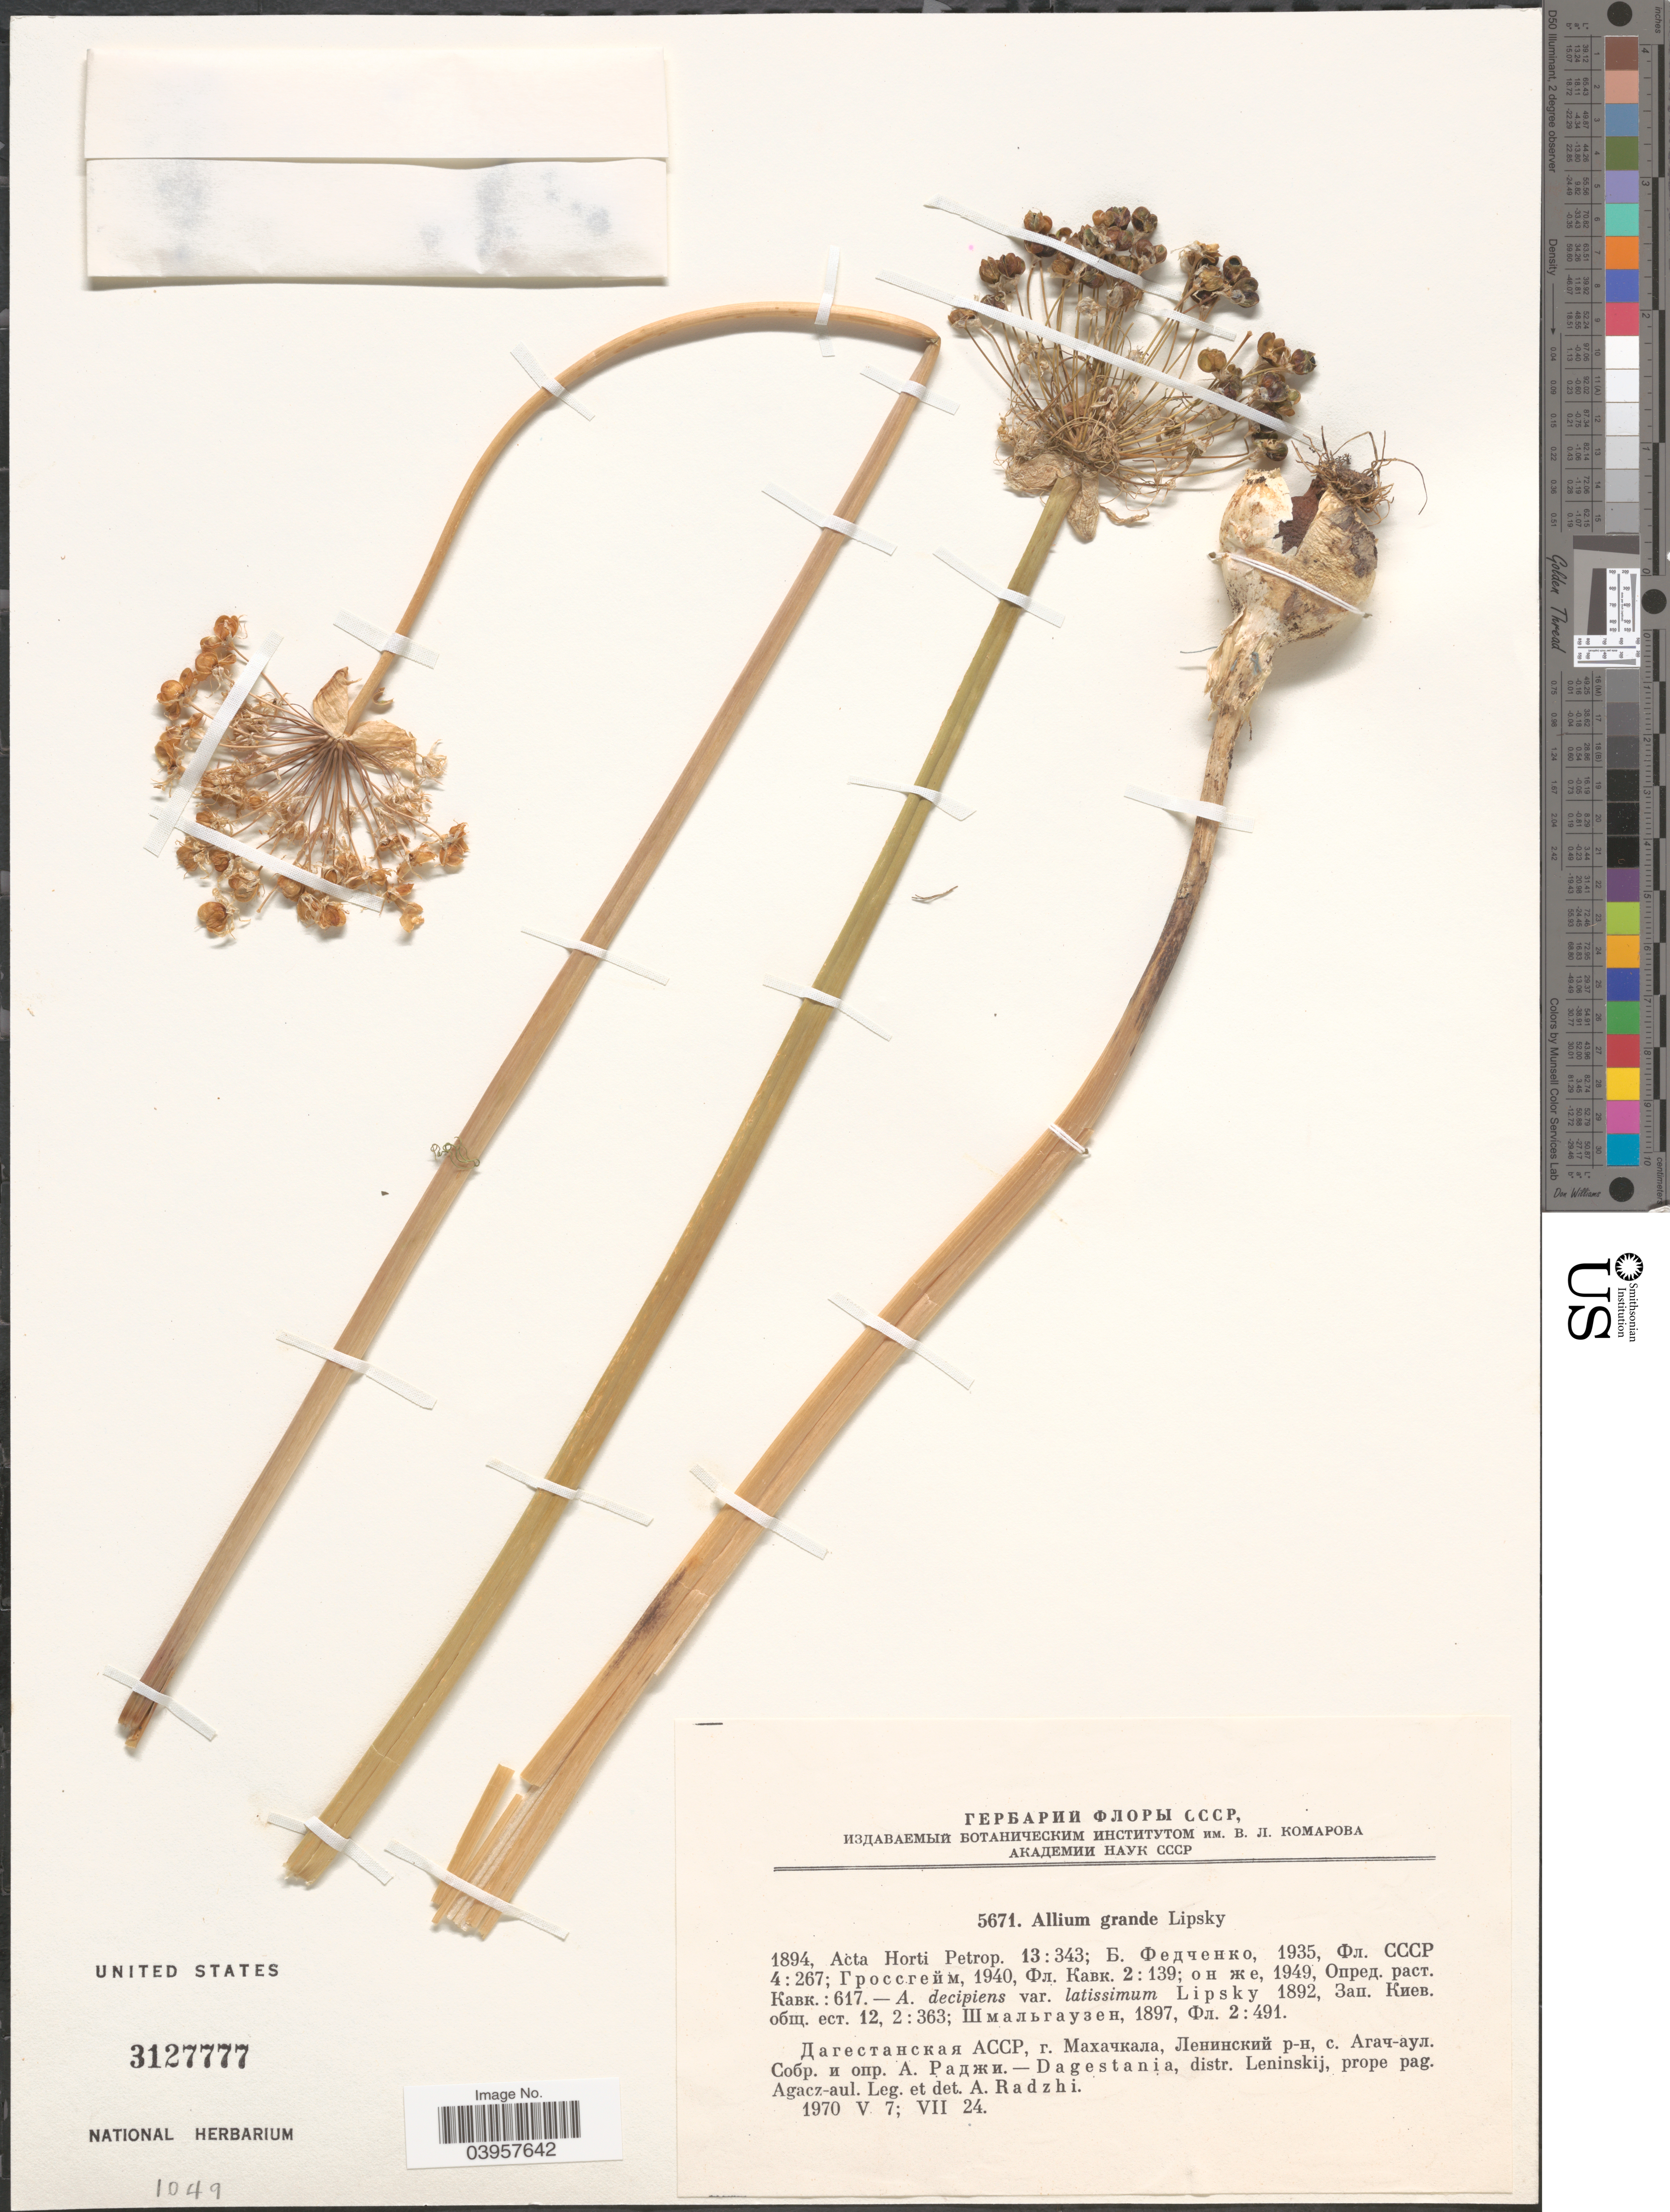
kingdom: Plantae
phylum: Tracheophyta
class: Liliopsida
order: Asparagales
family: Amaryllidaceae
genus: Allium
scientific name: Allium grande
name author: Lipsky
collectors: A. Radzhi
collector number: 5671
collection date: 1970-05-07/1970-07-24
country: Russian Federation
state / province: Dagestan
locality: Dagestania, distr. Leninskij, prope pag. Agacz-aul.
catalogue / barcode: US 3127777